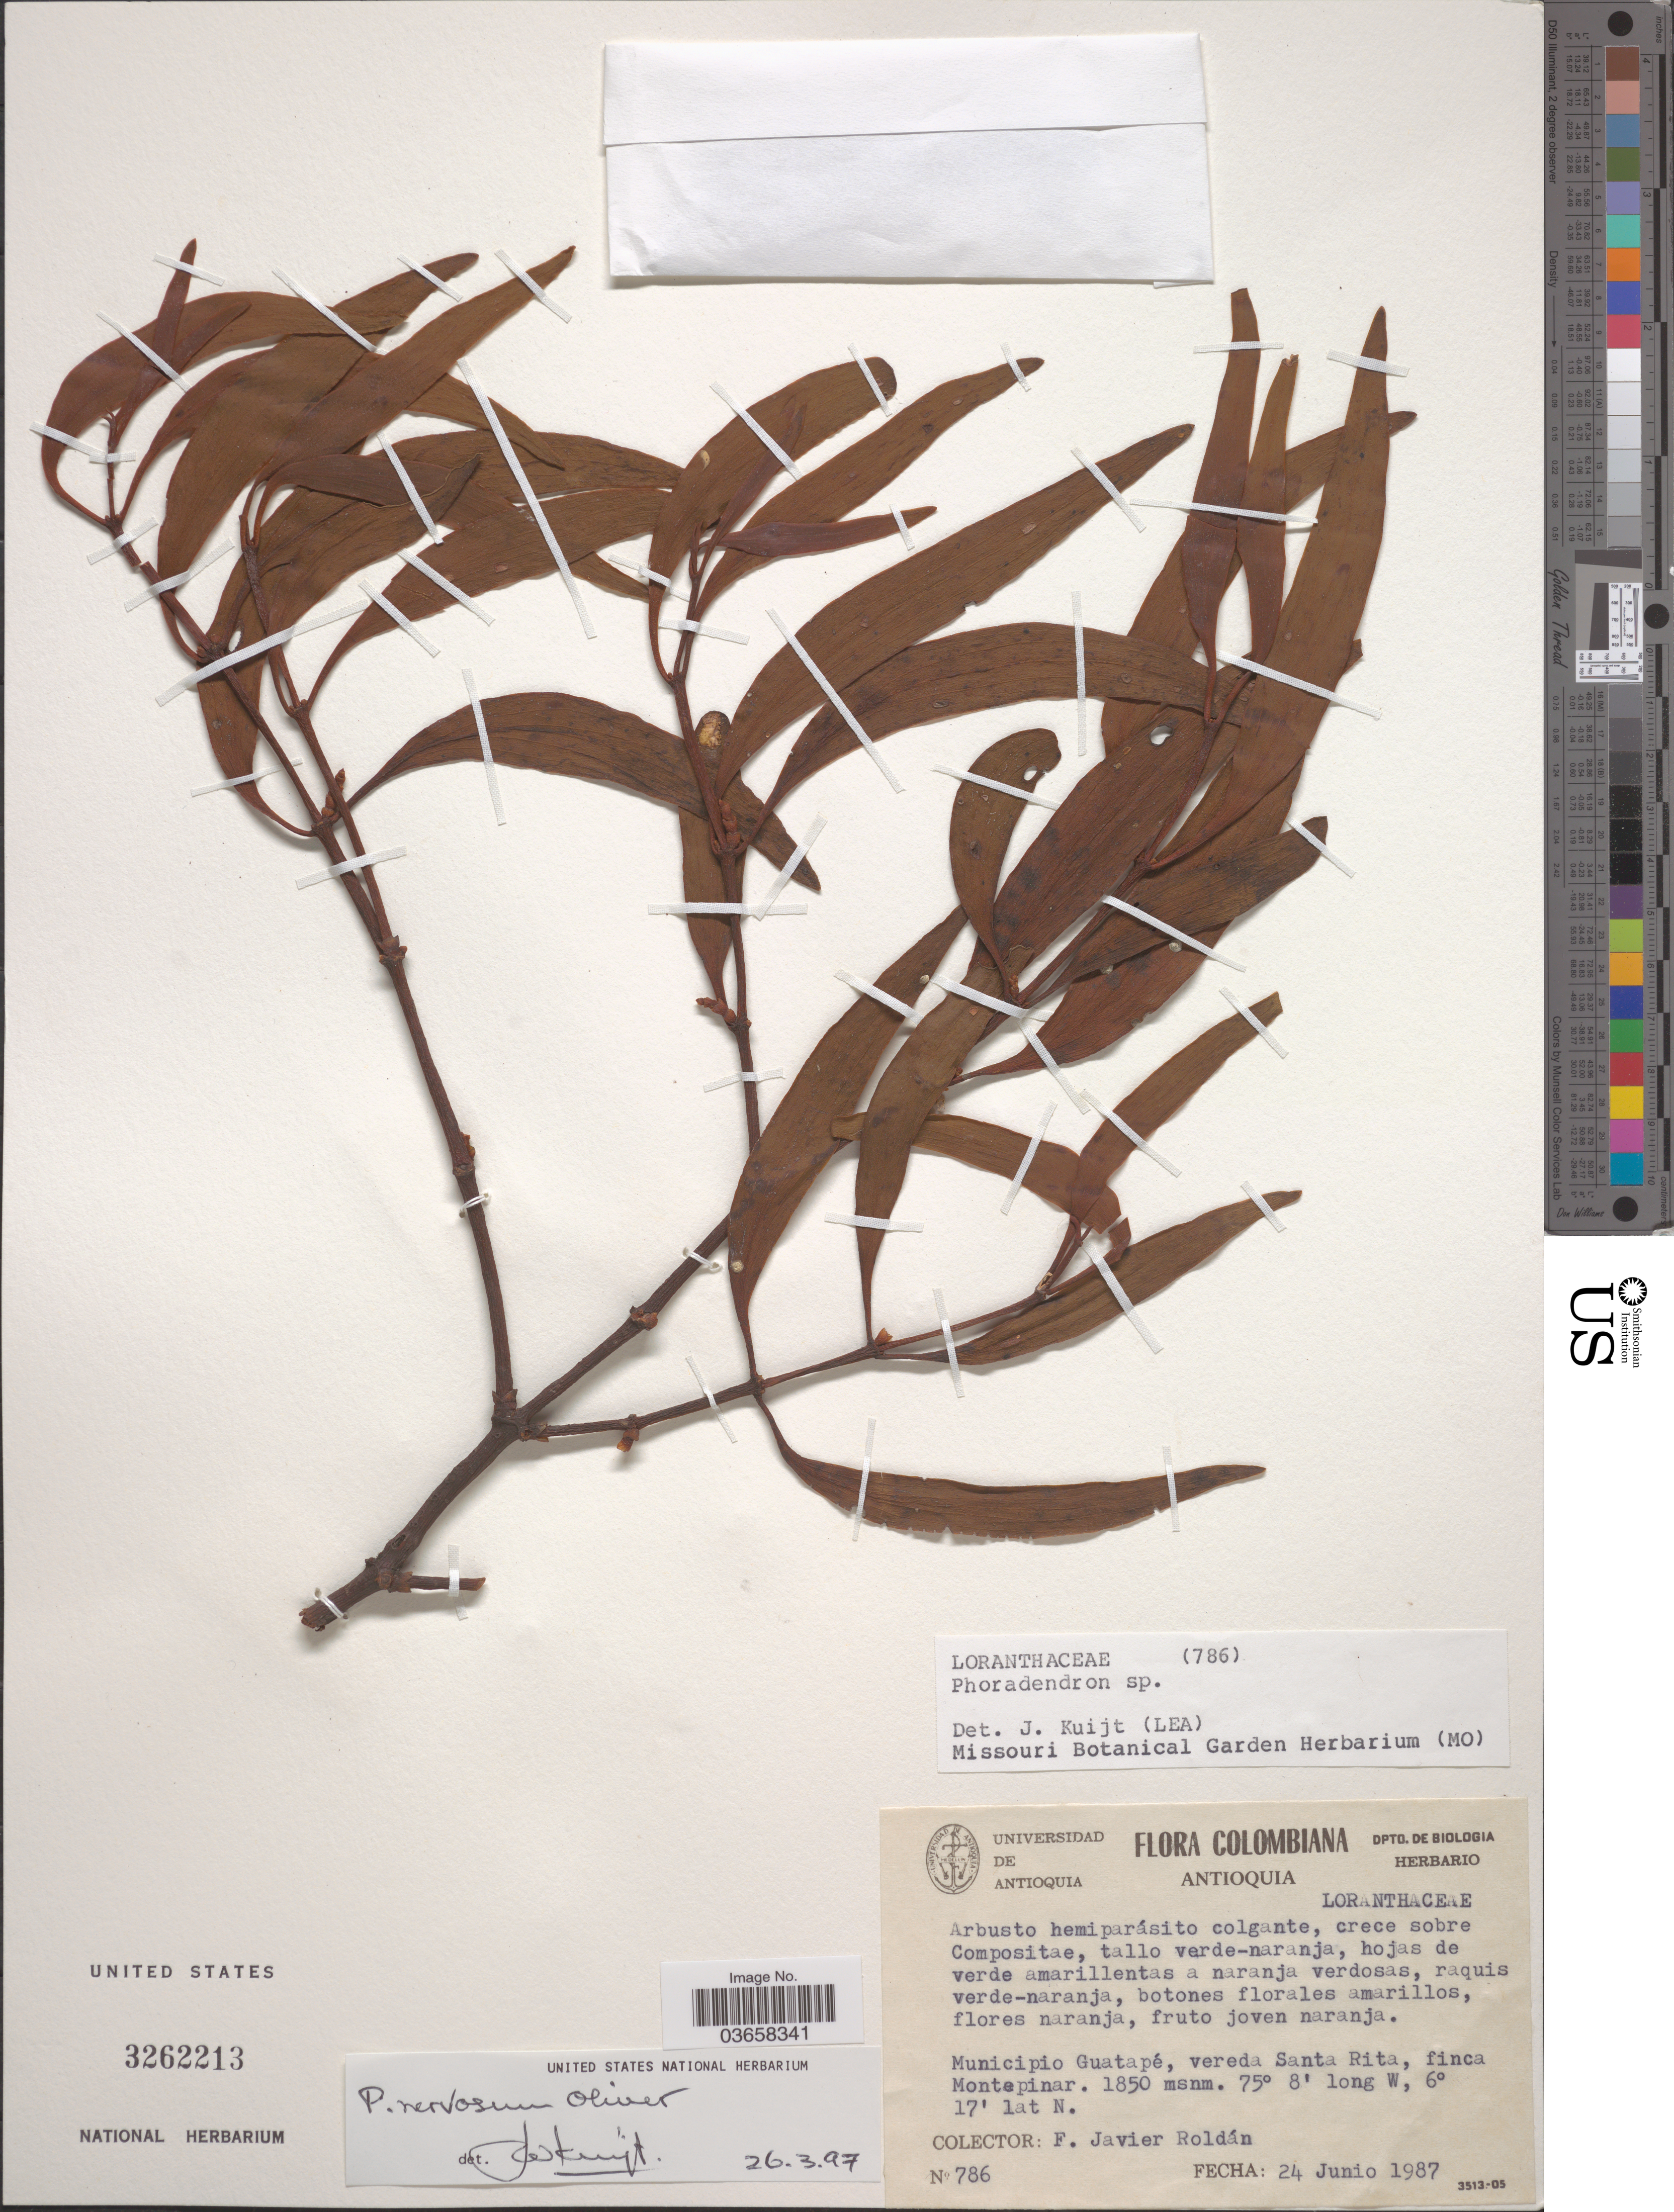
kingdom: Plantae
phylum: Tracheophyta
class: Magnoliopsida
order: Santalales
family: Viscaceae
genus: Phoradendron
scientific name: Phoradendron nervosum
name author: Oliv.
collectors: F. J. Roldán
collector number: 786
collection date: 1987-06-24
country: Colombia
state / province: Antioquia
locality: Municipio Guatapé, vereda Santa Rita, finca Montepinar.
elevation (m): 1850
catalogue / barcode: US 3262213